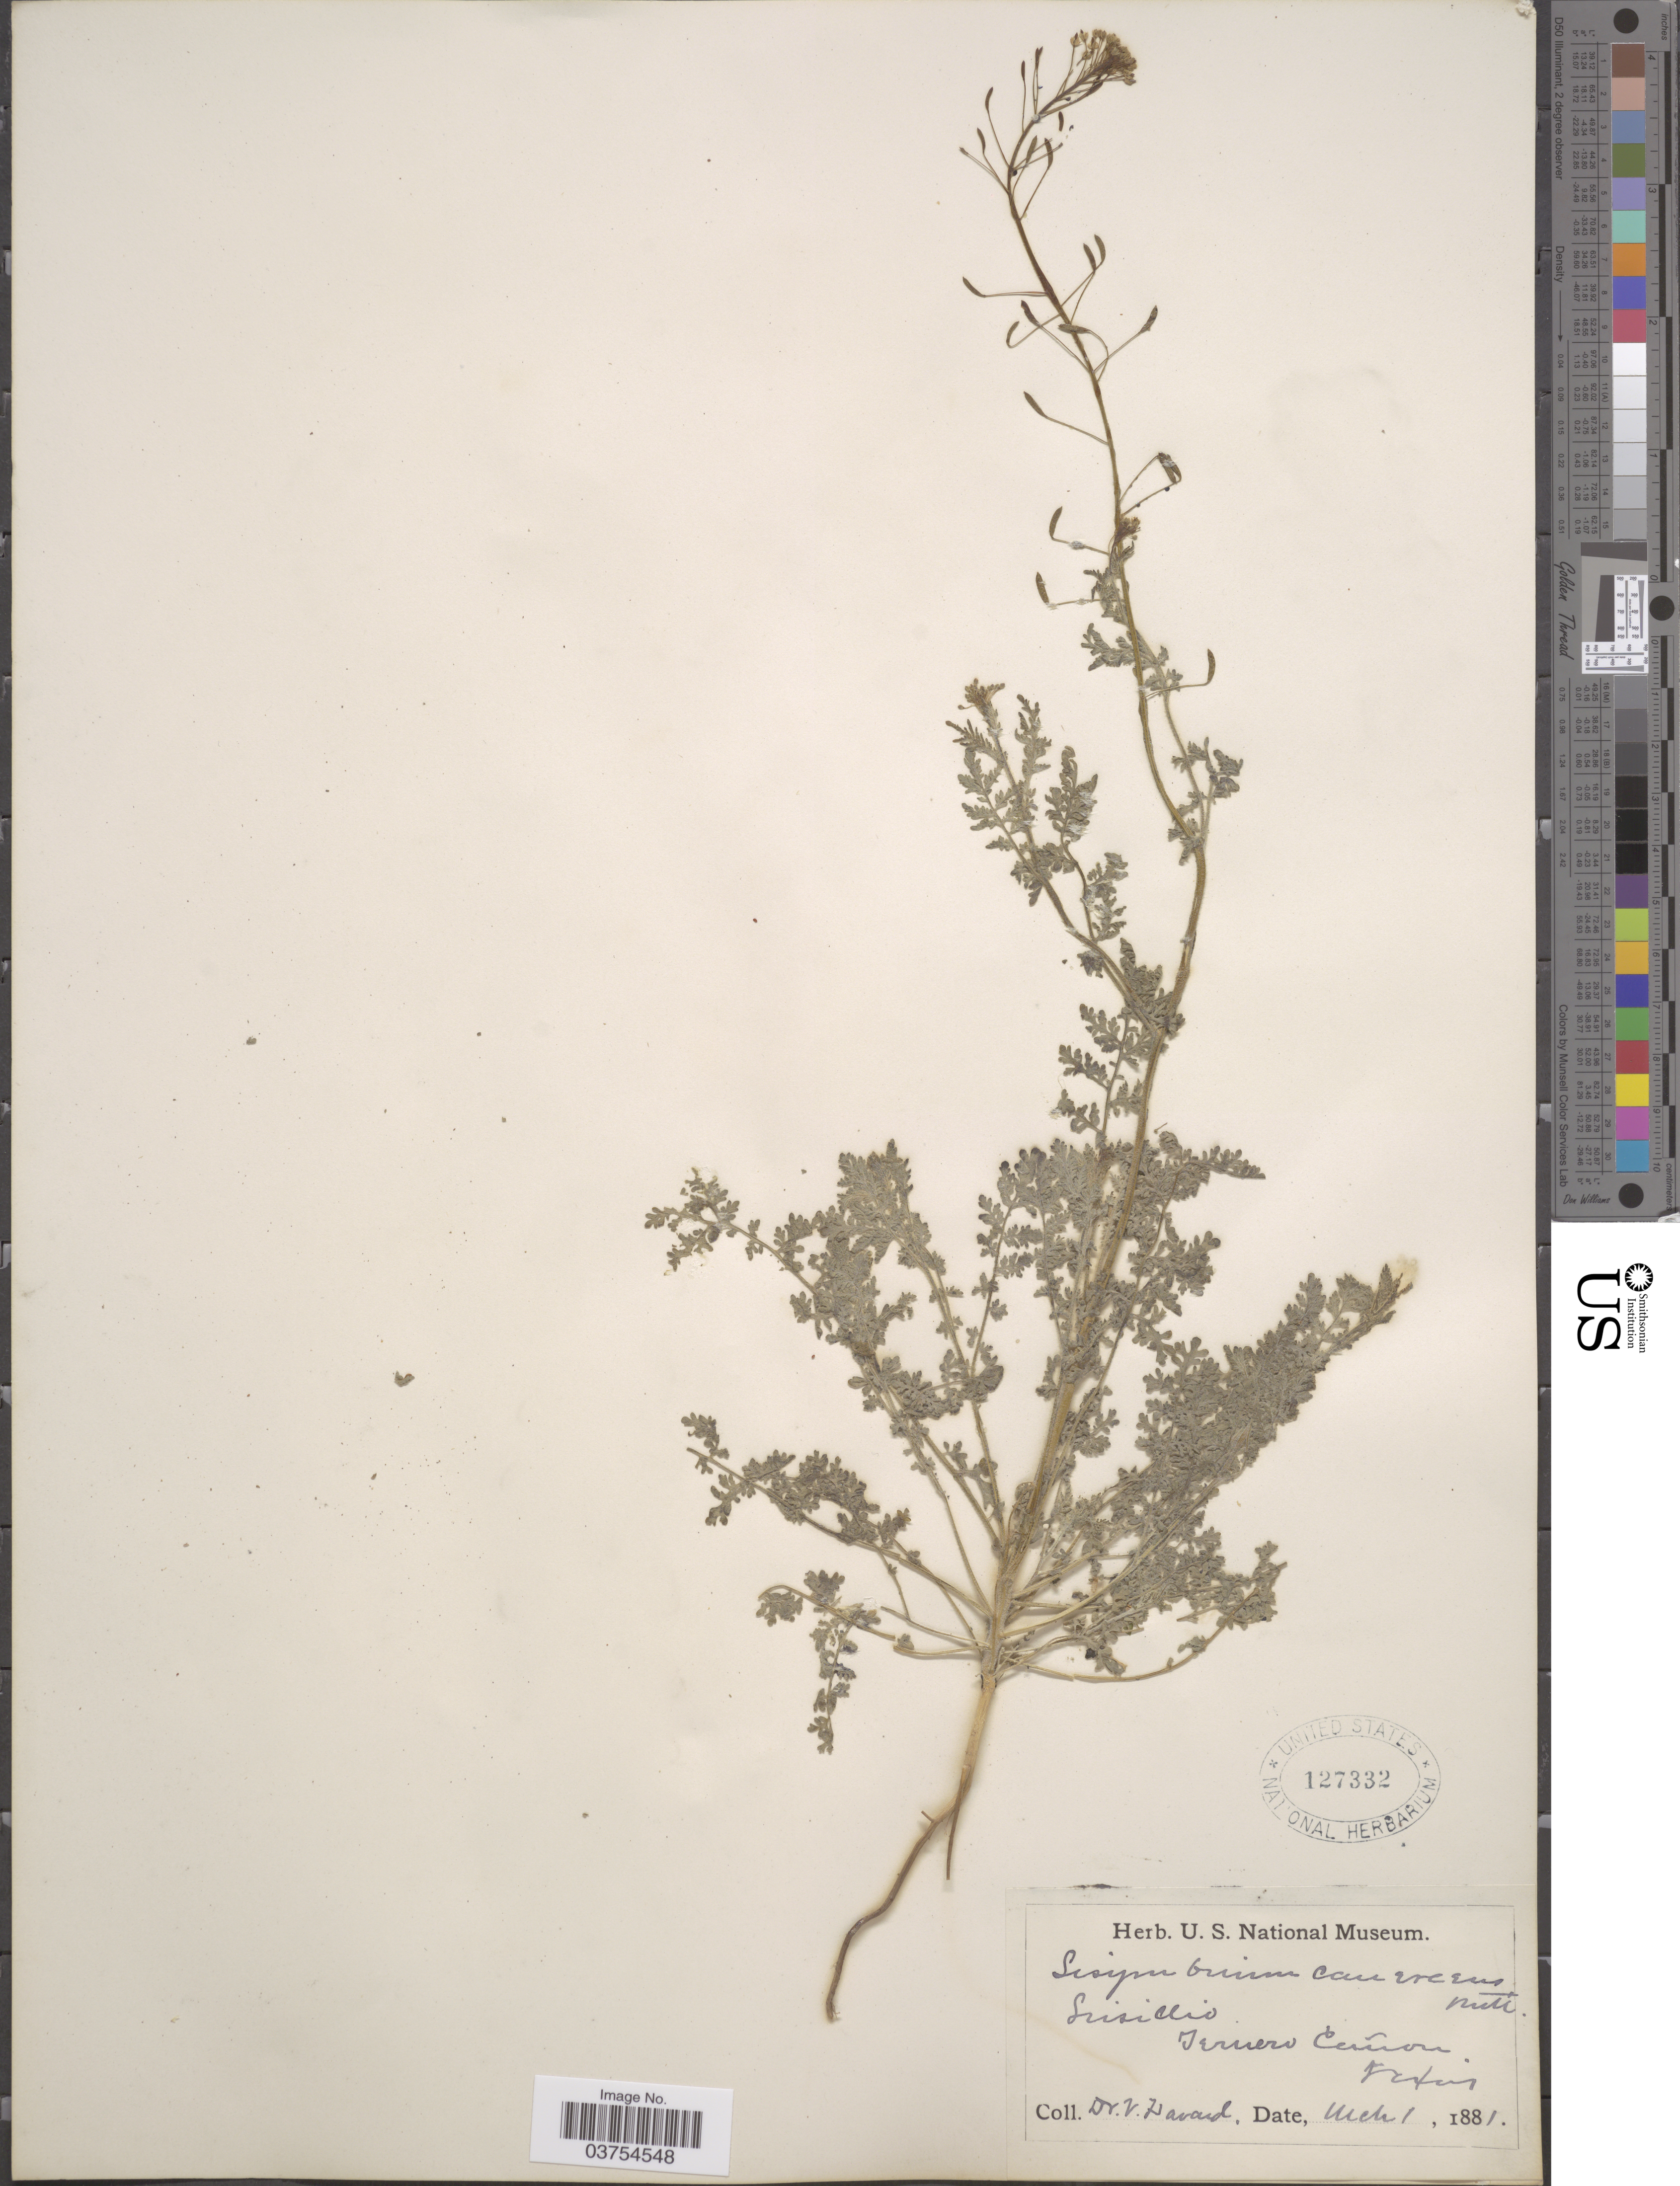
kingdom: Plantae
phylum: Tracheophyta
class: Magnoliopsida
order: Brassicales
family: Brassicaceae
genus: Descurainia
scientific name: Descurainia pinnata subsp. typica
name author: (C.A. Mey.) Detling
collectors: V. Havard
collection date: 1881-03-01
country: United States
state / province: Texas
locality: Sisillio [interpreted]. Ternero Cañon.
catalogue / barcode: US 127332